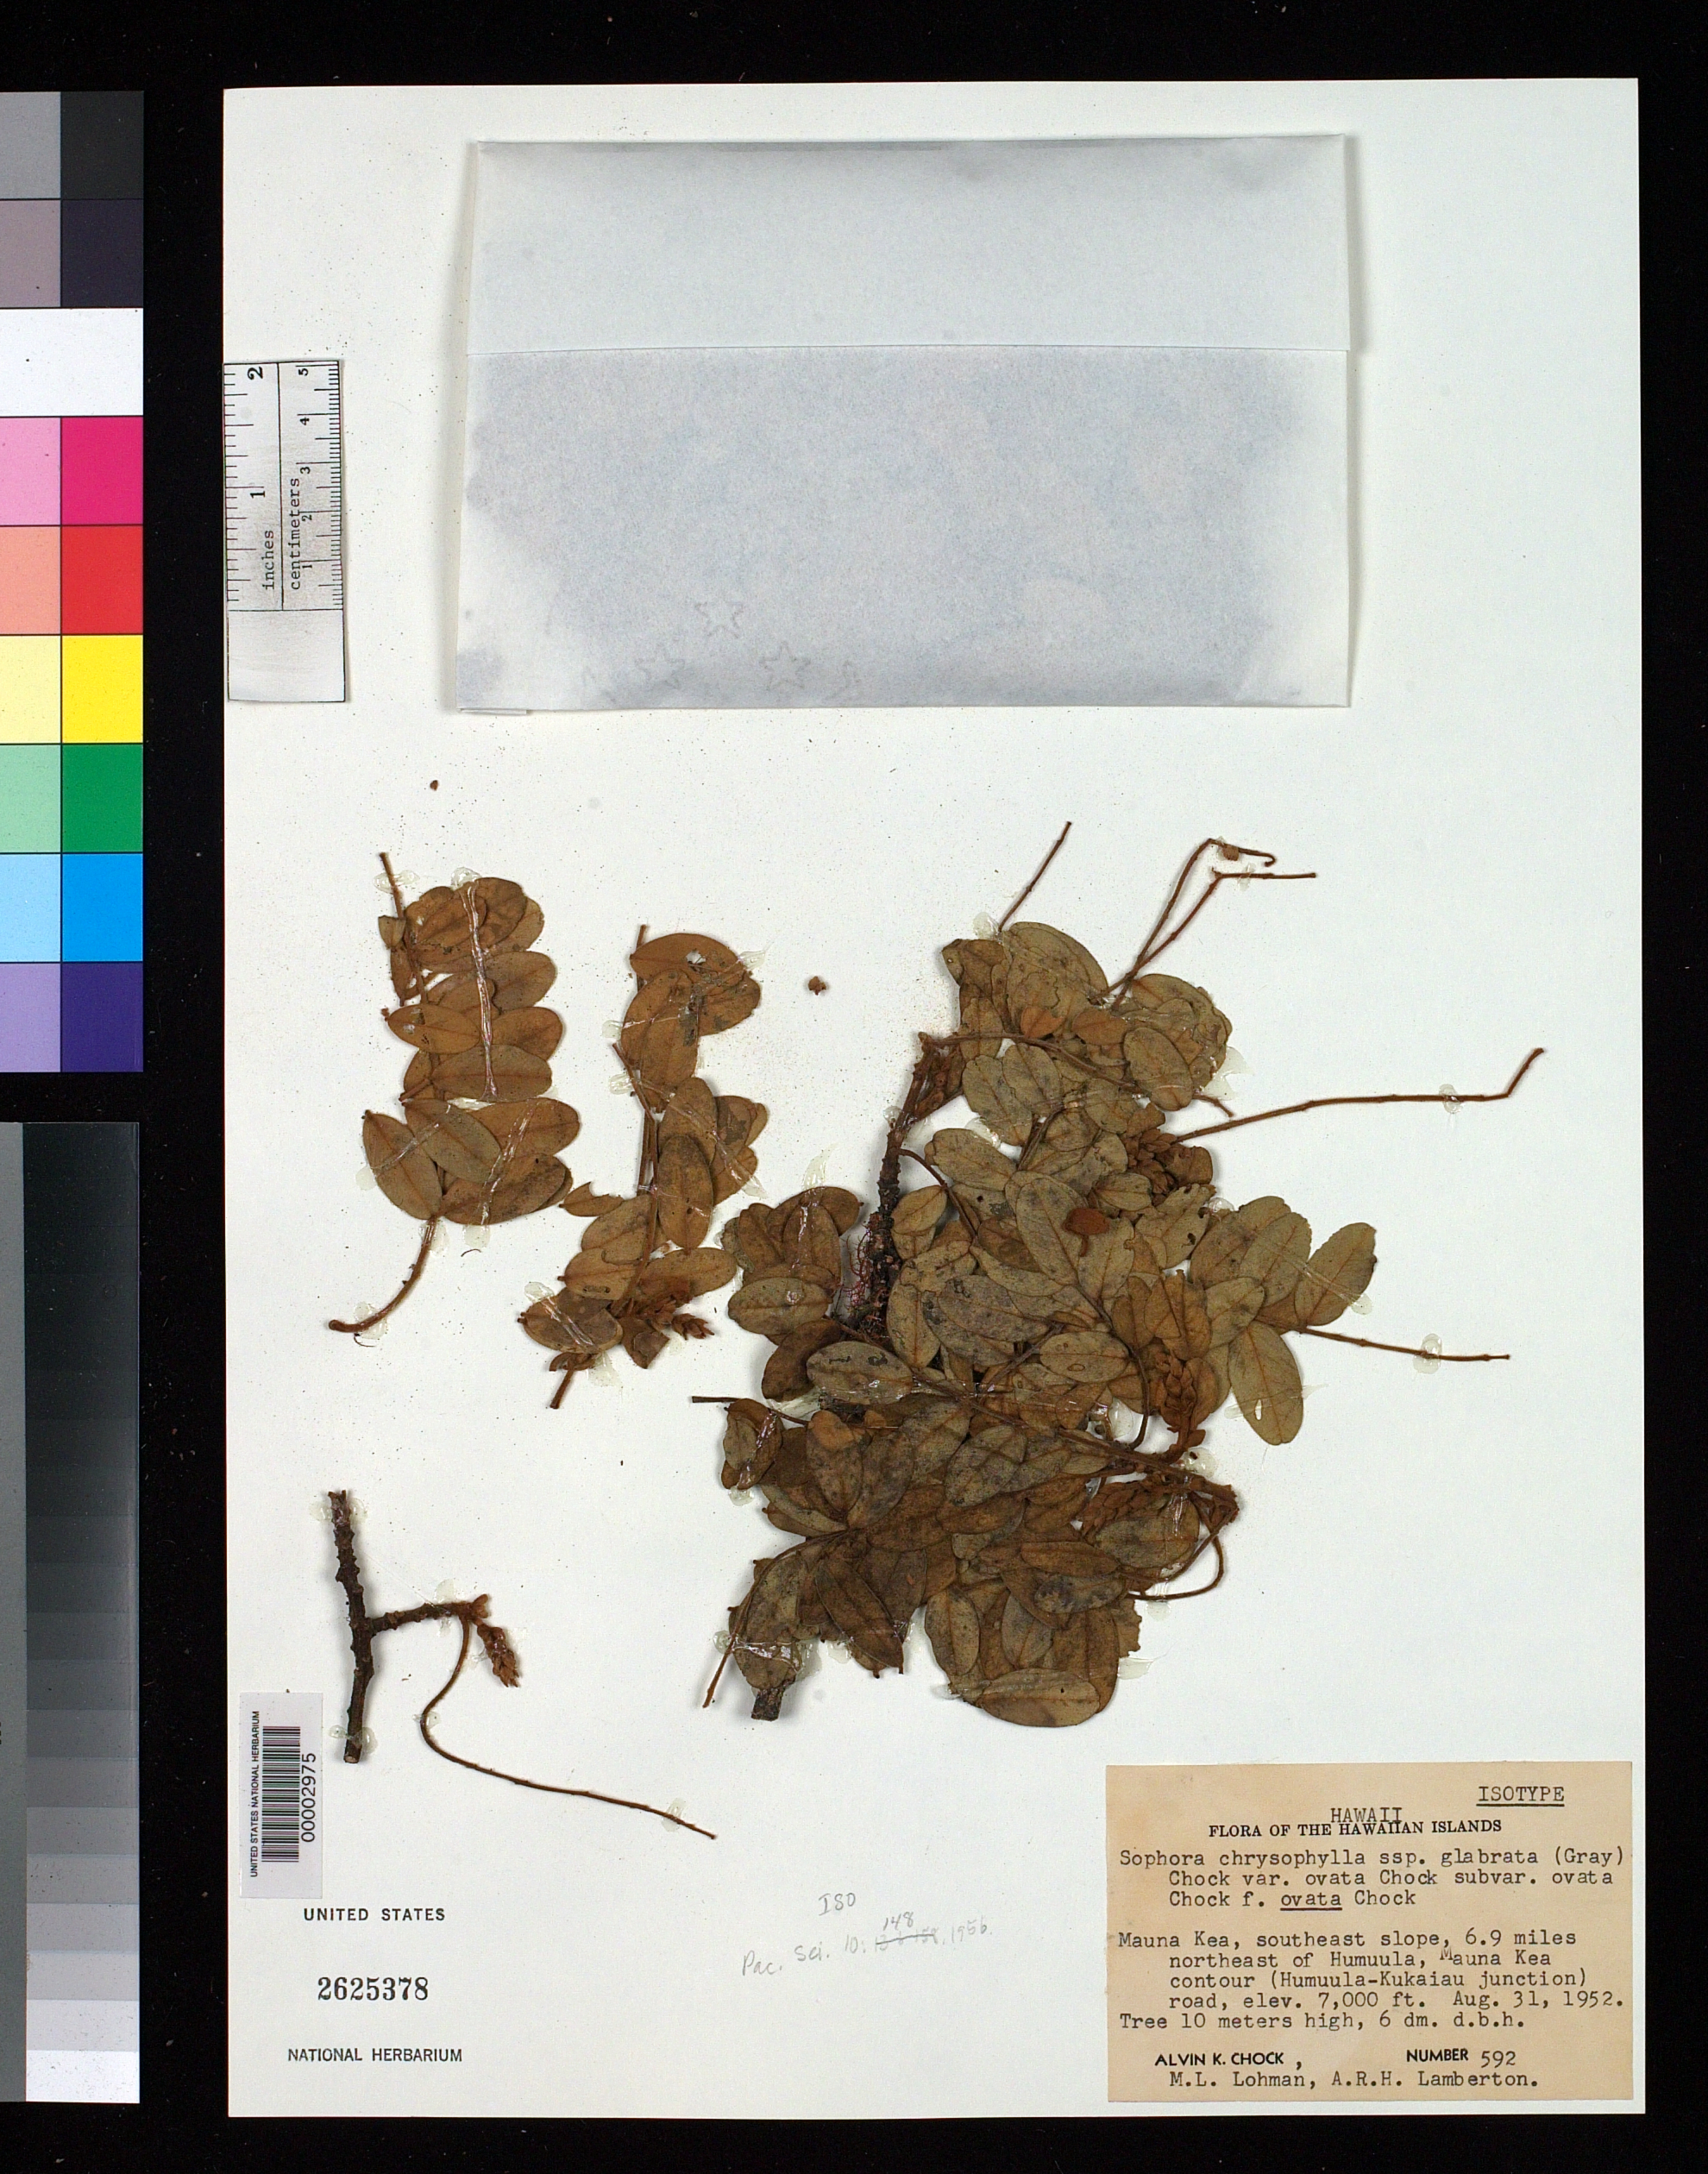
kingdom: Plantae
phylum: Tracheophyta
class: Magnoliopsida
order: Fabales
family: Fabaceae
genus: Sophora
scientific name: Sophora chrysophylla var. ovata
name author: Chock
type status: Isotype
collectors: A. Chock, M. Lohman & A. Lamberton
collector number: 592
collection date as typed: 31 Aug 1952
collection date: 1952-08-31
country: United States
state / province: Hawaii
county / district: Hawaii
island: Hawaii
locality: SE slope of Mauna Kea. 6.9 mi. NE of Humuula, Mauna Kea contour (Humuula - Kukaiau junction) road.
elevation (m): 2134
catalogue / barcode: US 2625378